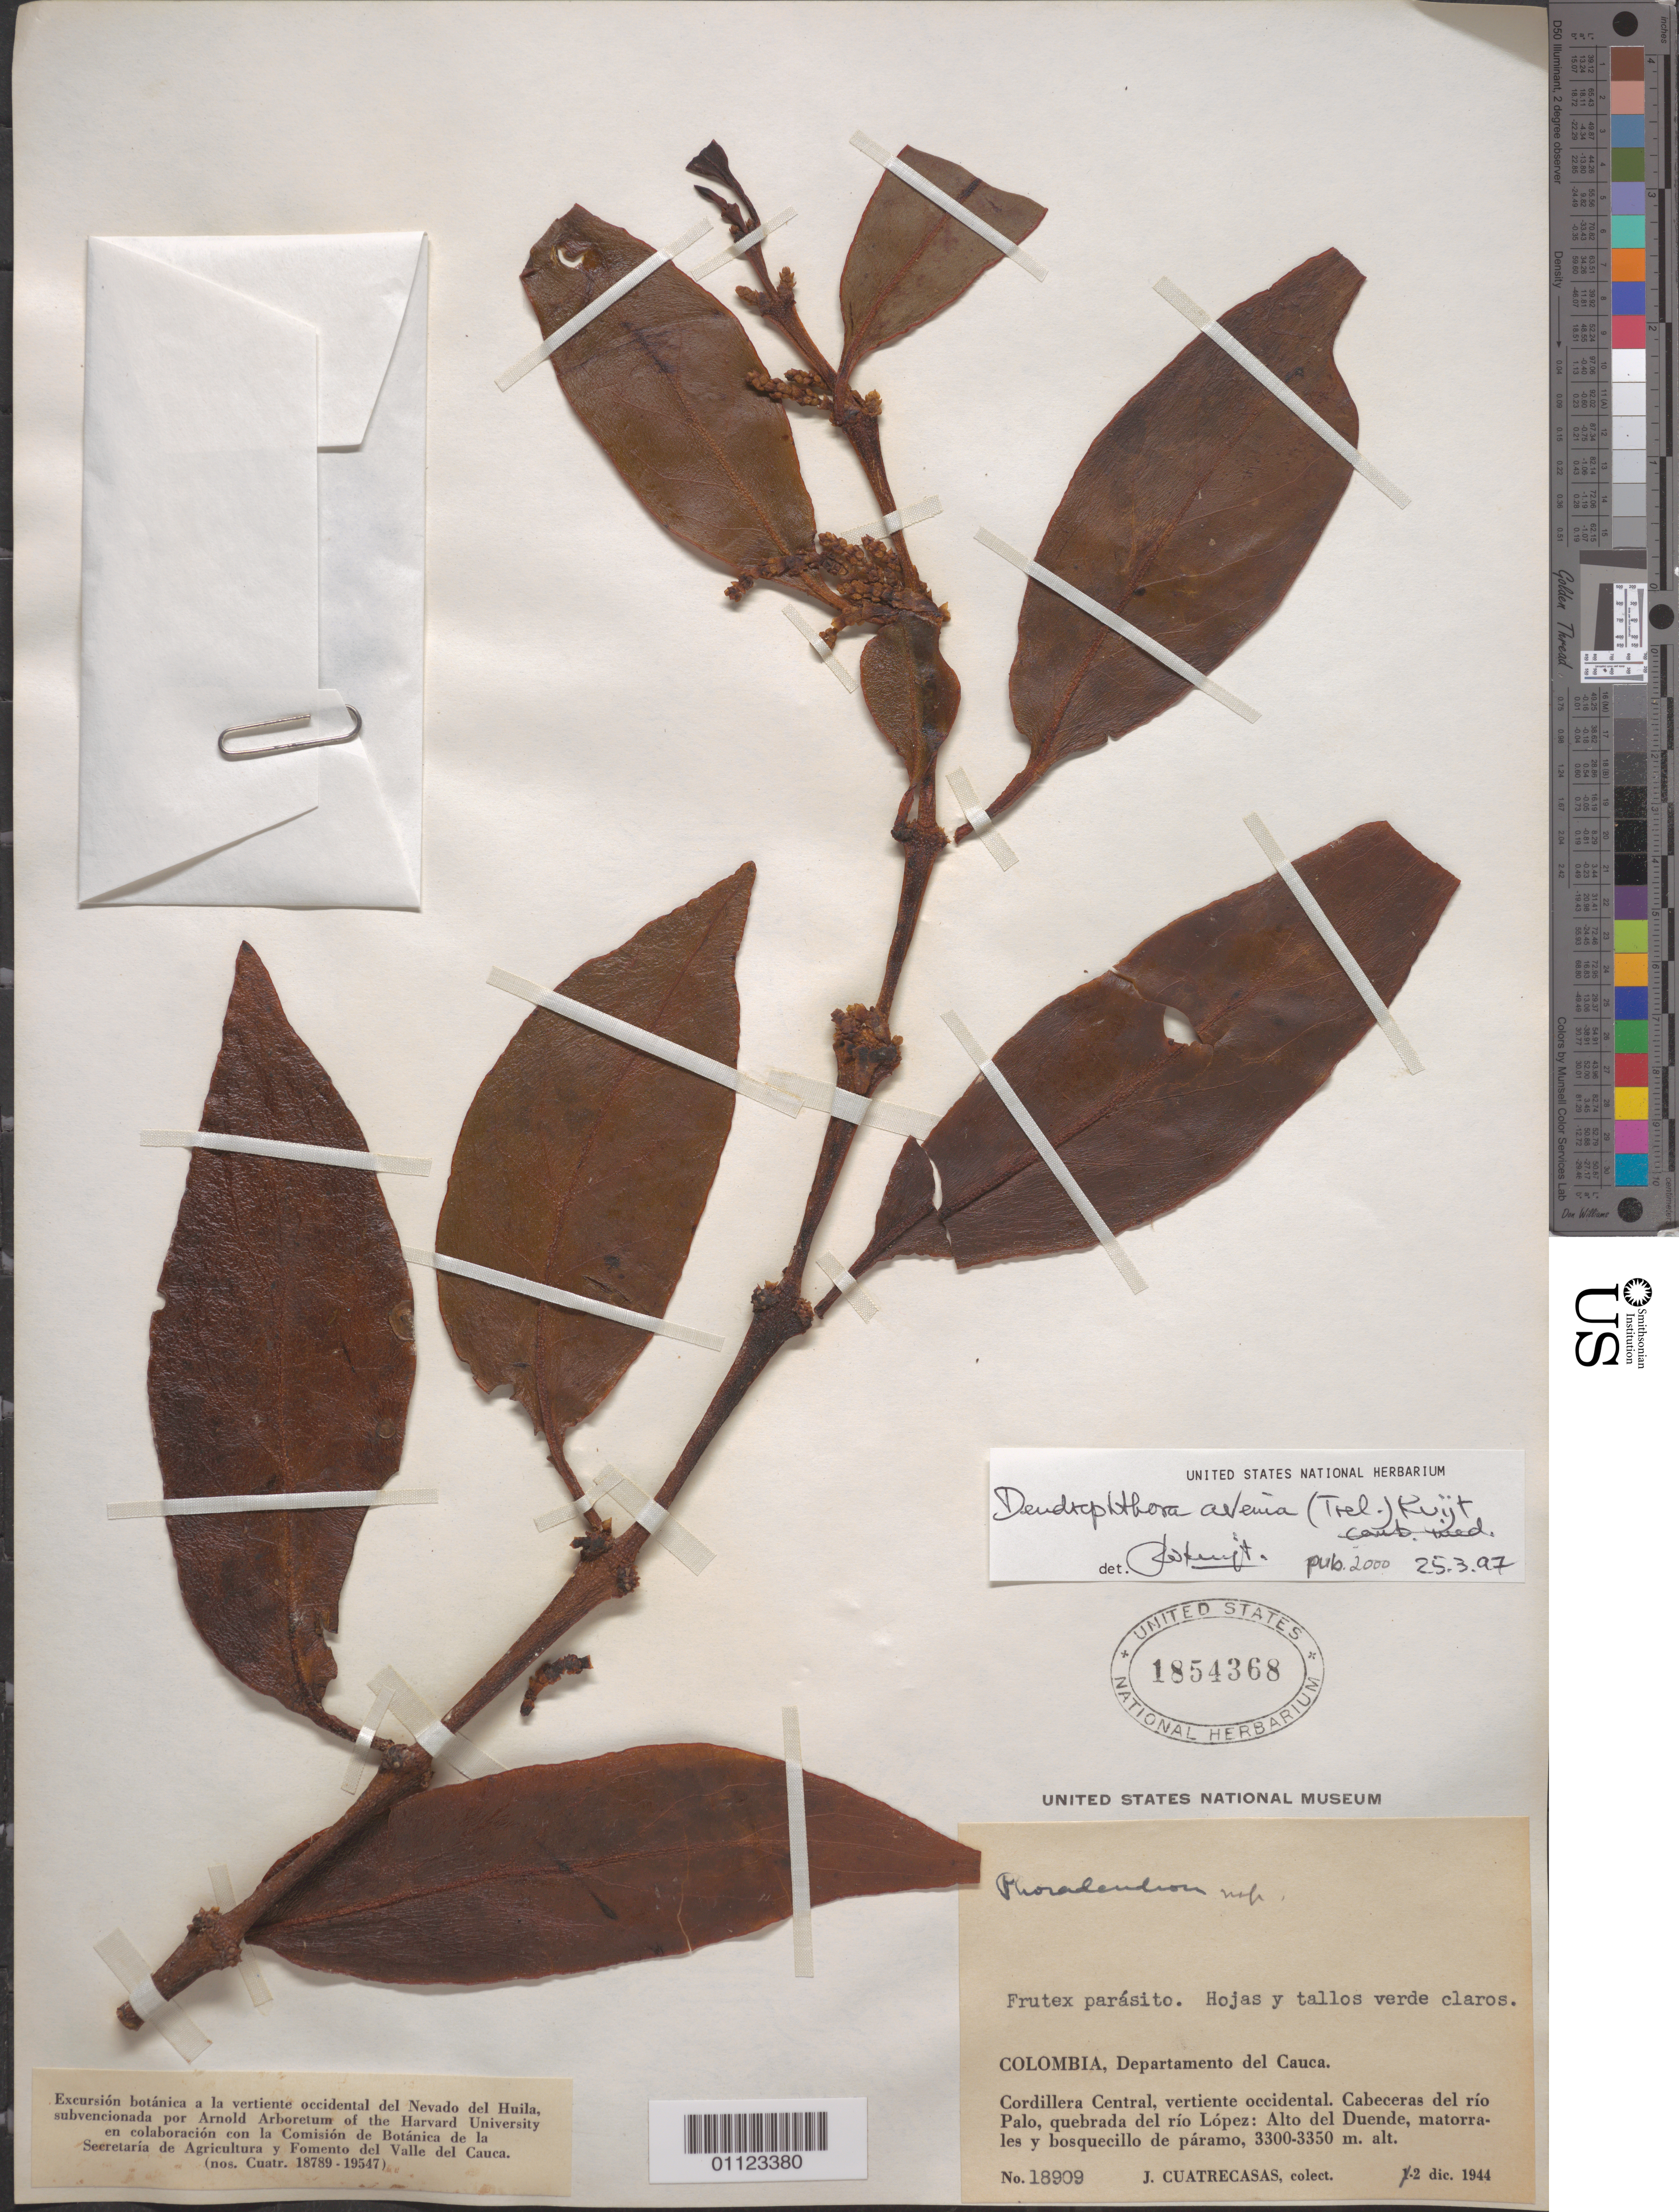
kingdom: Plantae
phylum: Tracheophyta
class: Magnoliopsida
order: Santalales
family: Viscaceae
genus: Dendrophthora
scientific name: Dendrophthora avenia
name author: (Trel.) Kuijt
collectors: J. Cuatrecasas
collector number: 18909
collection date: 1944-12-02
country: Colombia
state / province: Cauca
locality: Cordillera Central, Cabeceras del Rio Palo, Quebrada del Rio Lopez: Alto del Duende.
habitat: Matorrales y bosquecillo de páramo.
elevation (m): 3300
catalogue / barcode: US 1854368